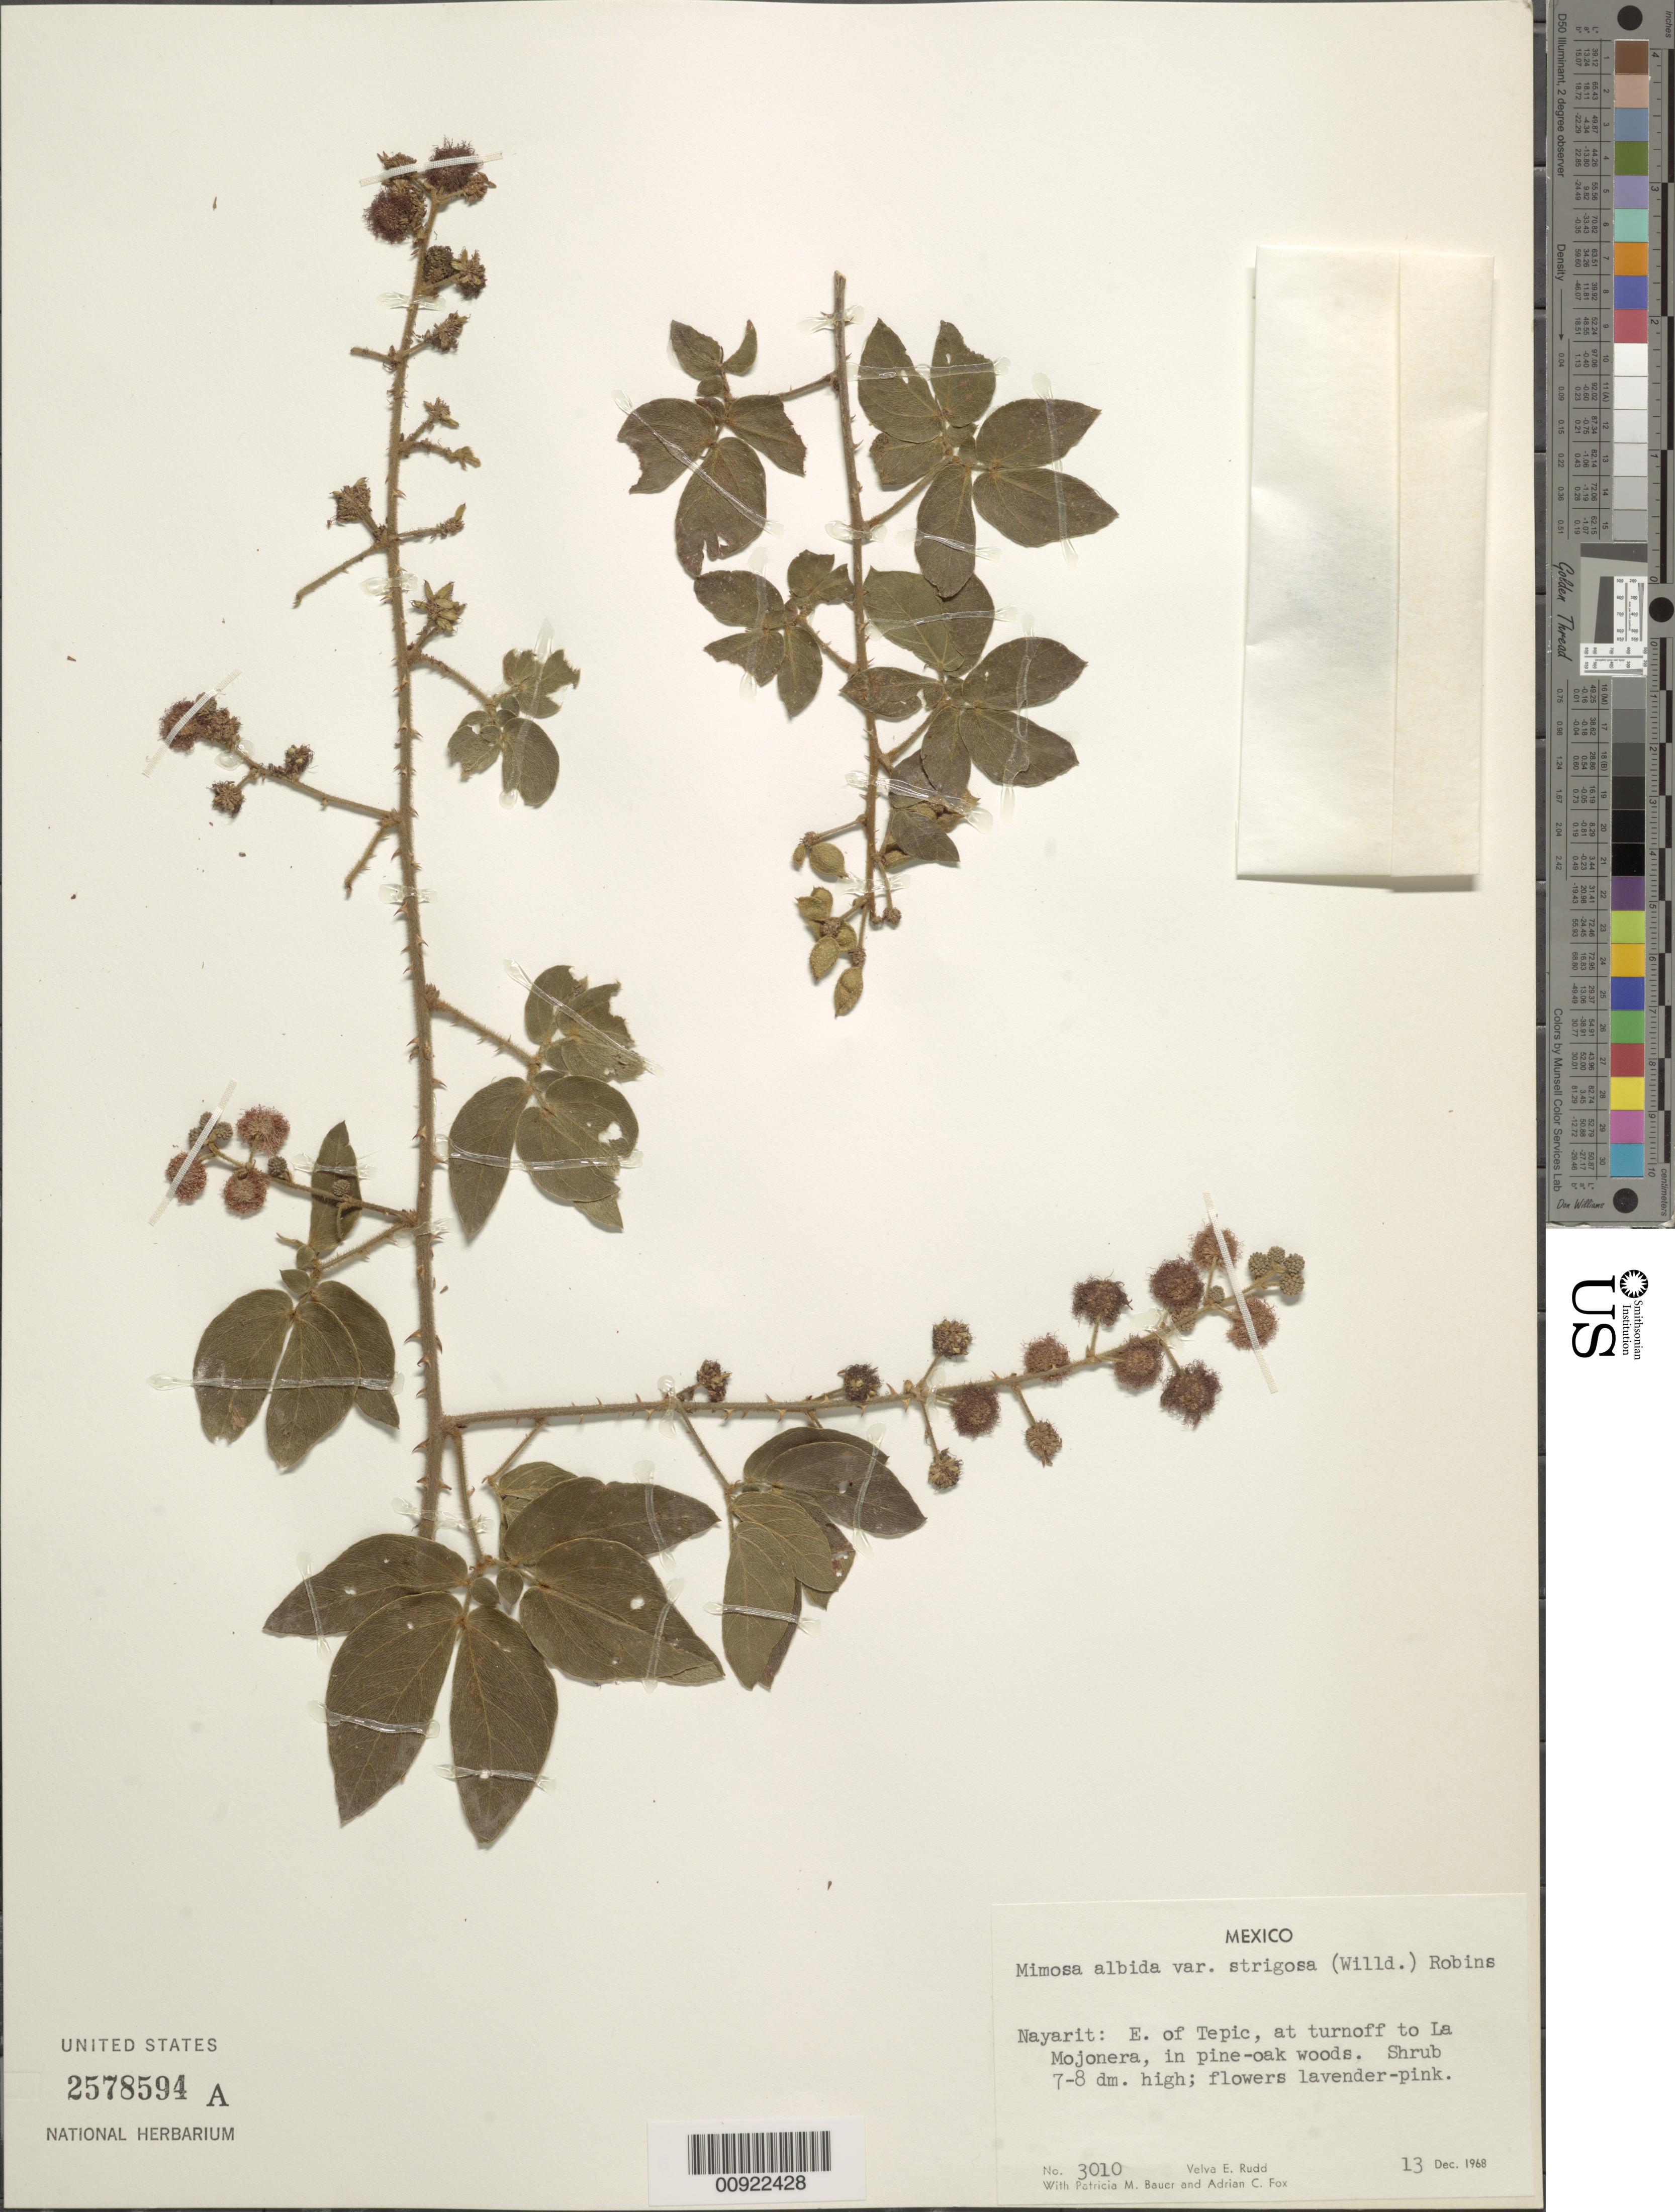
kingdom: Plantae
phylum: Tracheophyta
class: Magnoliopsida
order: Fabales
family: Fabaceae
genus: Mimosa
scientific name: Mimosa albida var. strigosa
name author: (Willd.) B.L. Rob.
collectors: V. E. Rudd, P. Bauer & A. Fox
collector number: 3010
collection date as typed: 13 Dec 1968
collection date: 1968-12-13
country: Mexico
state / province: Nayarit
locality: Nayarit: E of Tepic, at turnoff to La Mojonera.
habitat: In pine-oak woods.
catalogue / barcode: US 2578594A